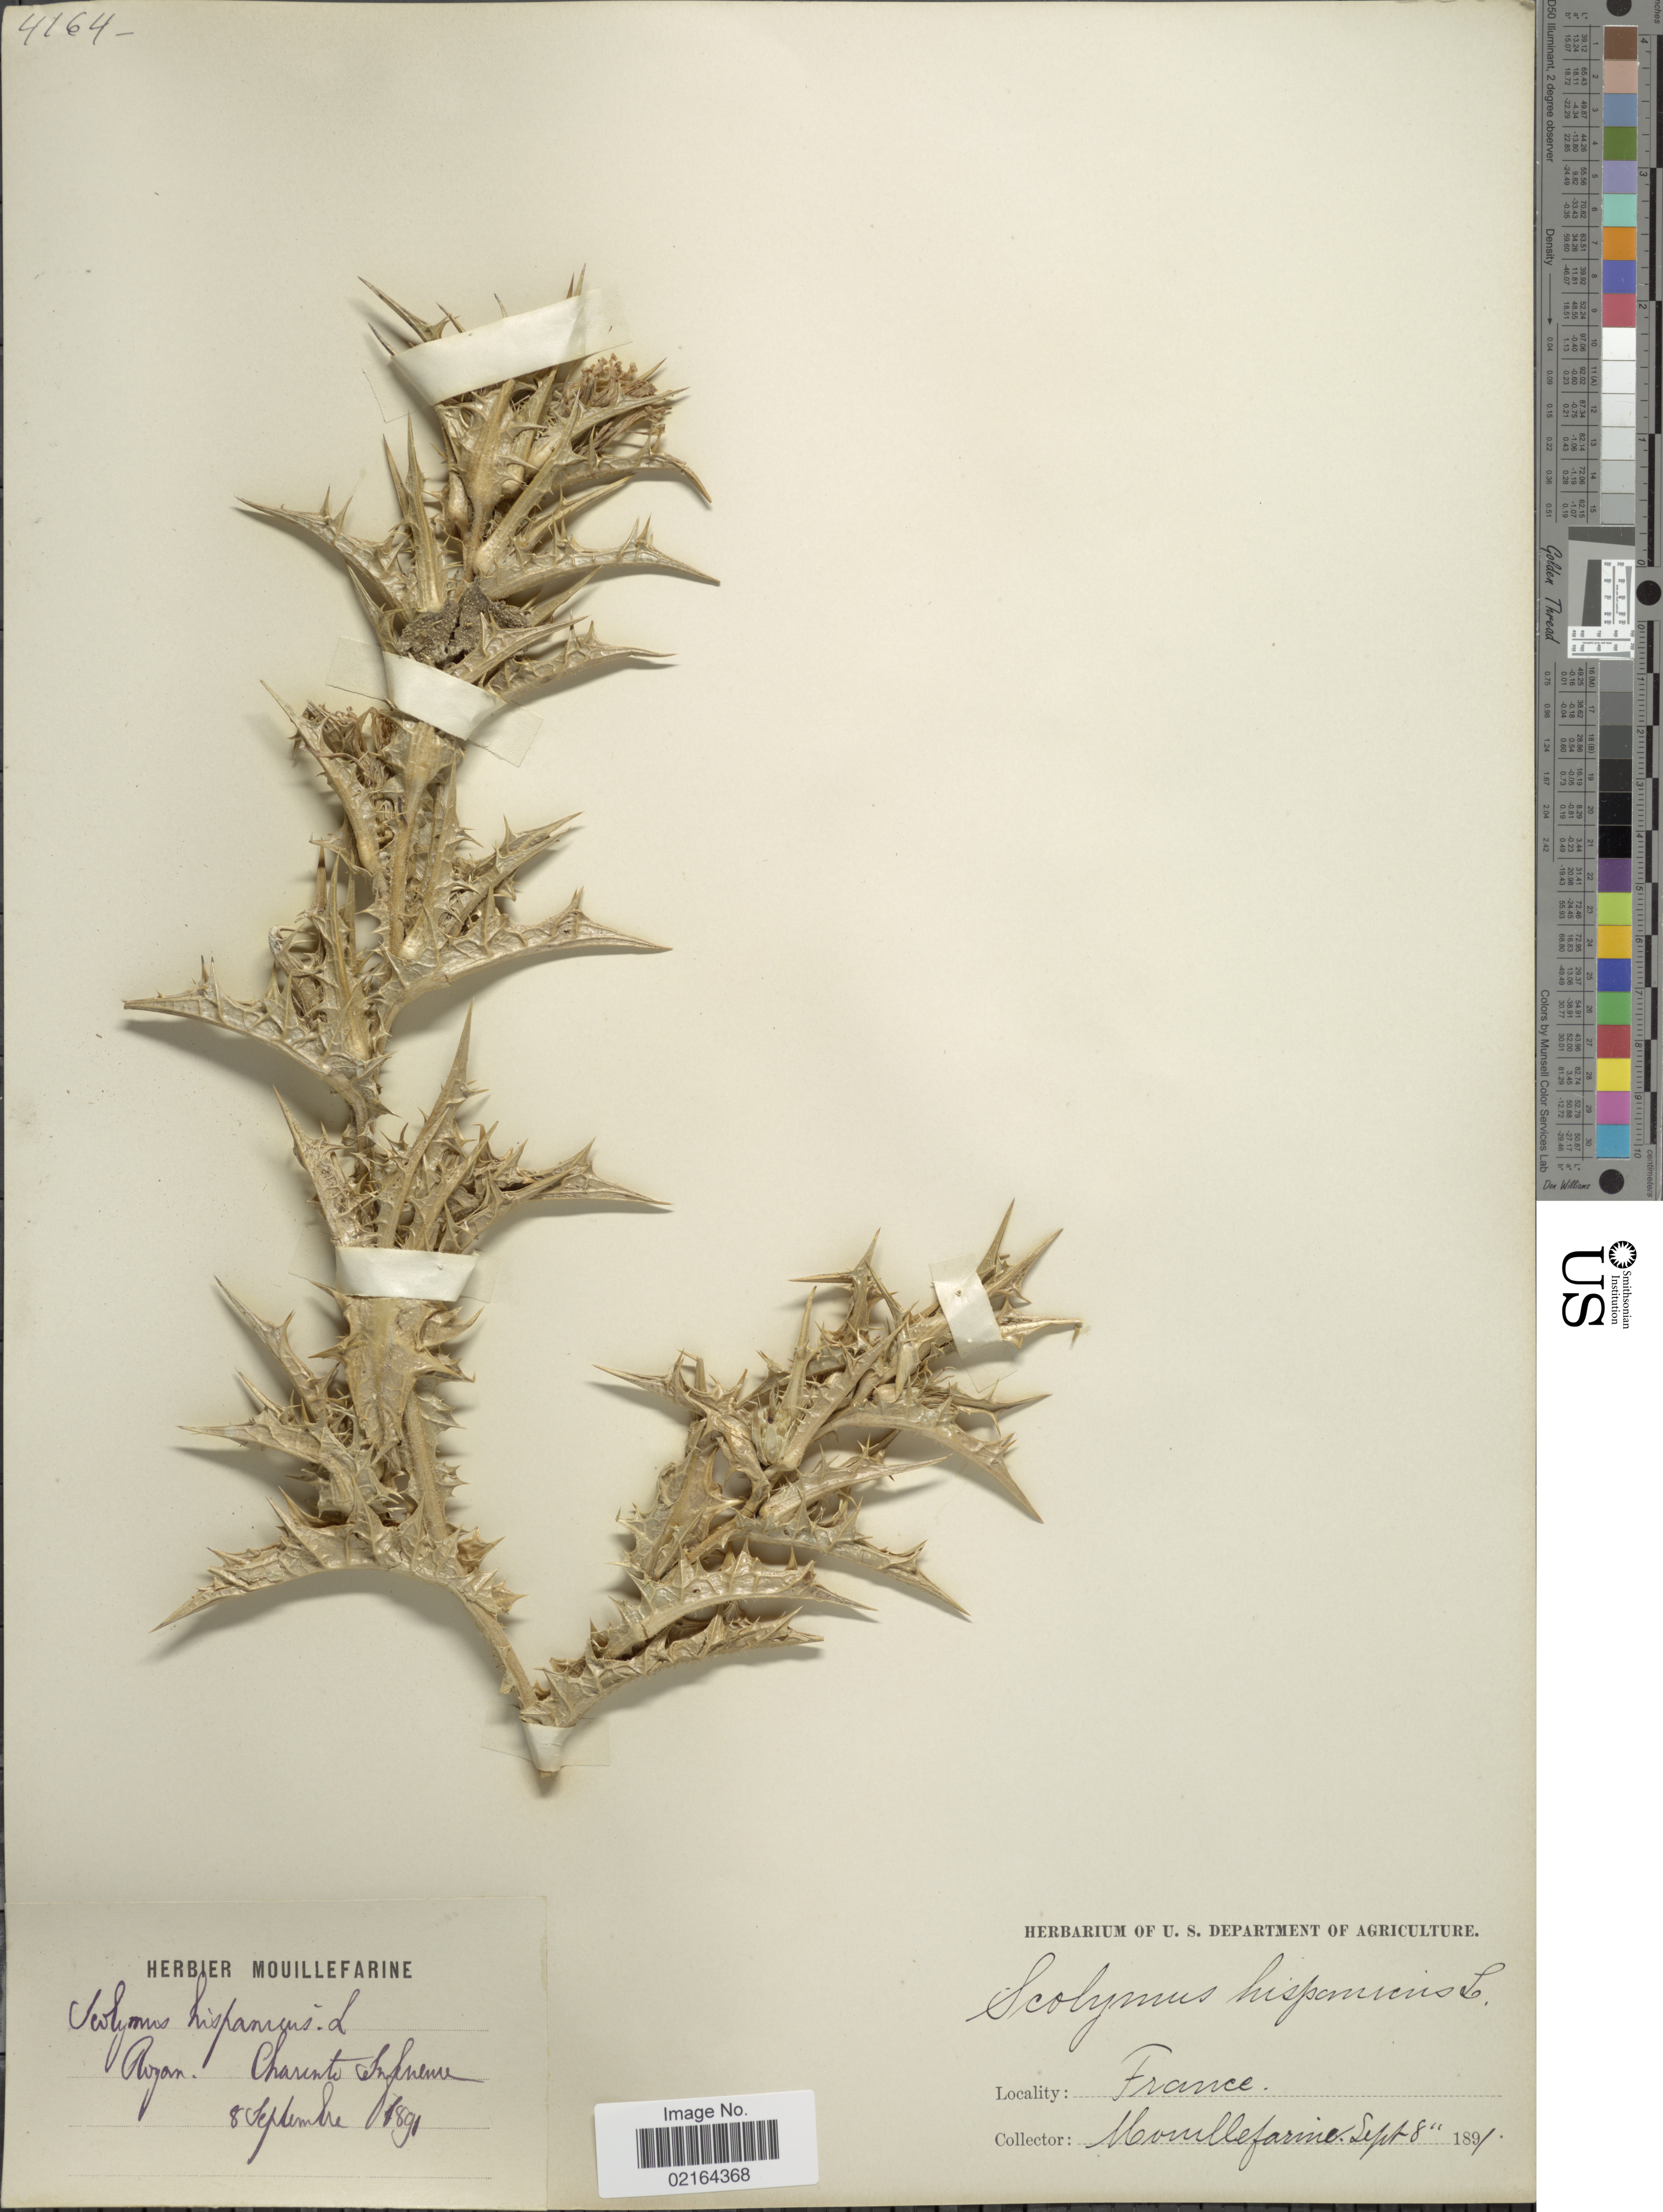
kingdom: Plantae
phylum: Tracheophyta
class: Magnoliopsida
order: Asterales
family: Asteraceae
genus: Scolymus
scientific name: Scolymus hispanicus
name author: L.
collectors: A. Mouillefarine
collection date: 1891-09-08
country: France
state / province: Nouvelle-Aquitaine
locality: Royan, Charente Inférieure